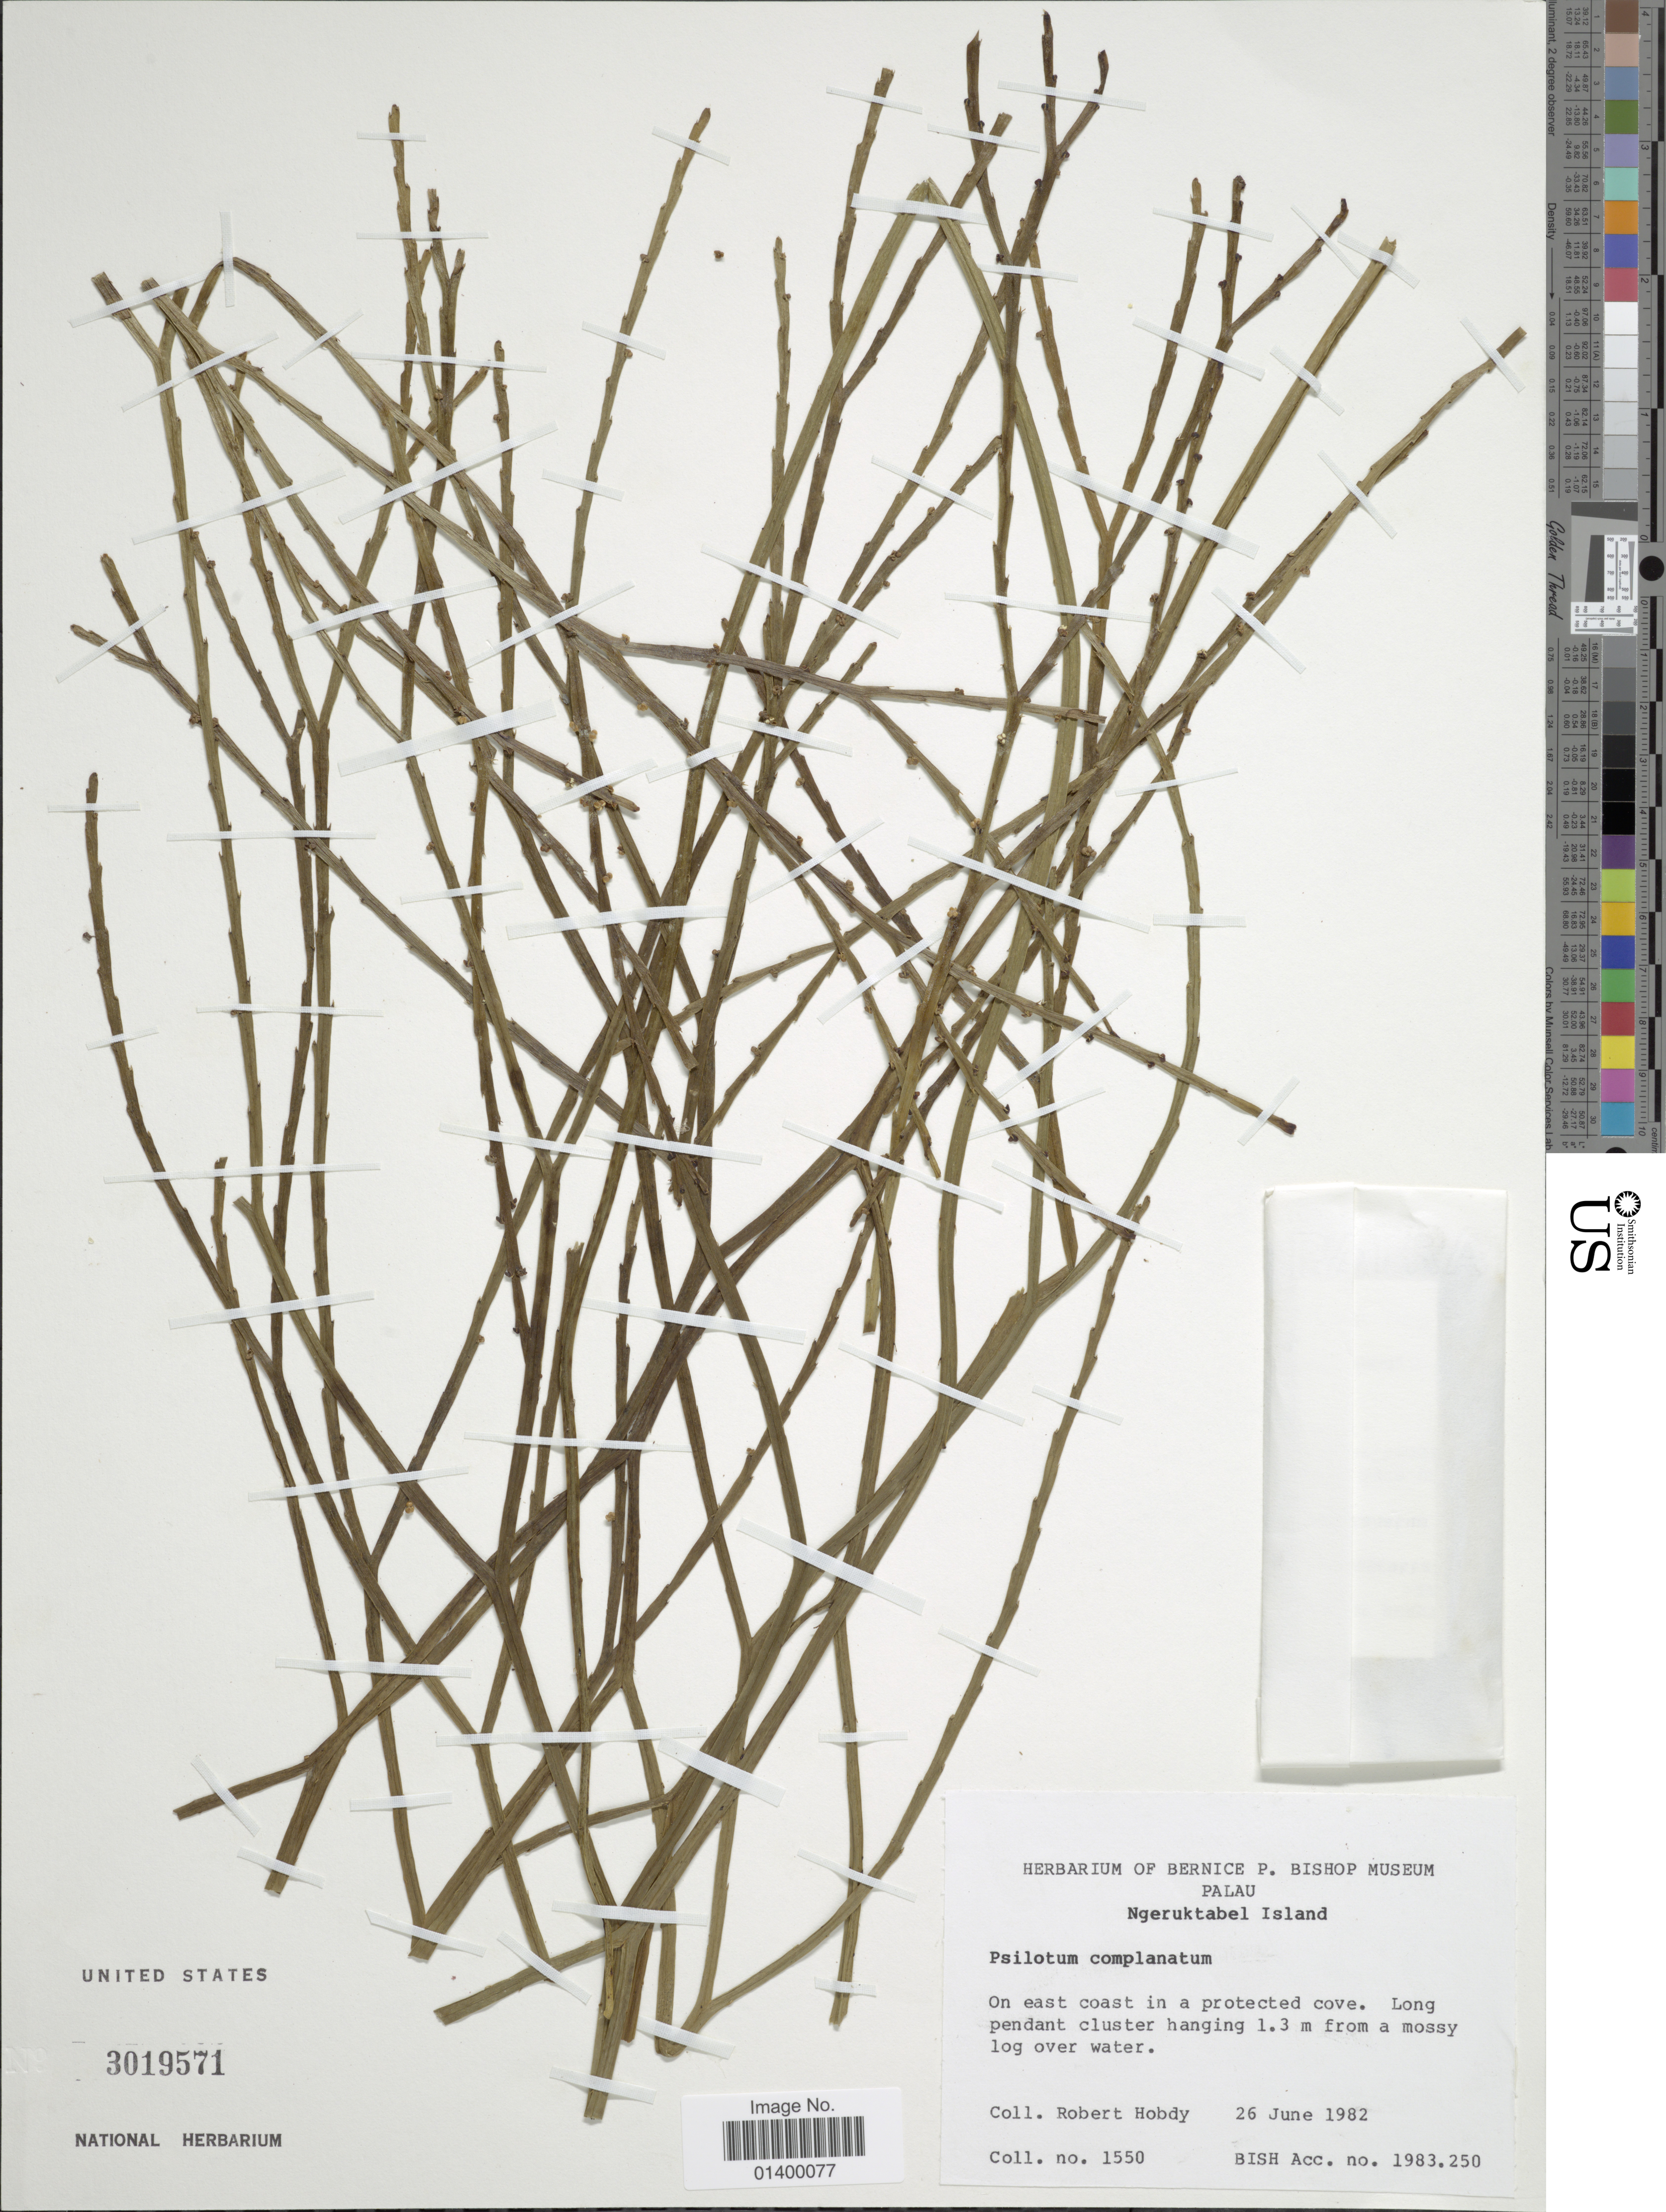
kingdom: Plantae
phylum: Tracheophyta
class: Polypodiopsida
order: Psilotales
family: Psilotaceae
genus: Psilotum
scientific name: Psilotum complanatum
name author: Sw.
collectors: R. Hobdy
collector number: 1550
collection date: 1982-06-26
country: Palau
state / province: Koror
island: Ngeruktabel [Urukthapel]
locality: Ngeruktabel Island, on east coast in protected cove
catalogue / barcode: US 3019571